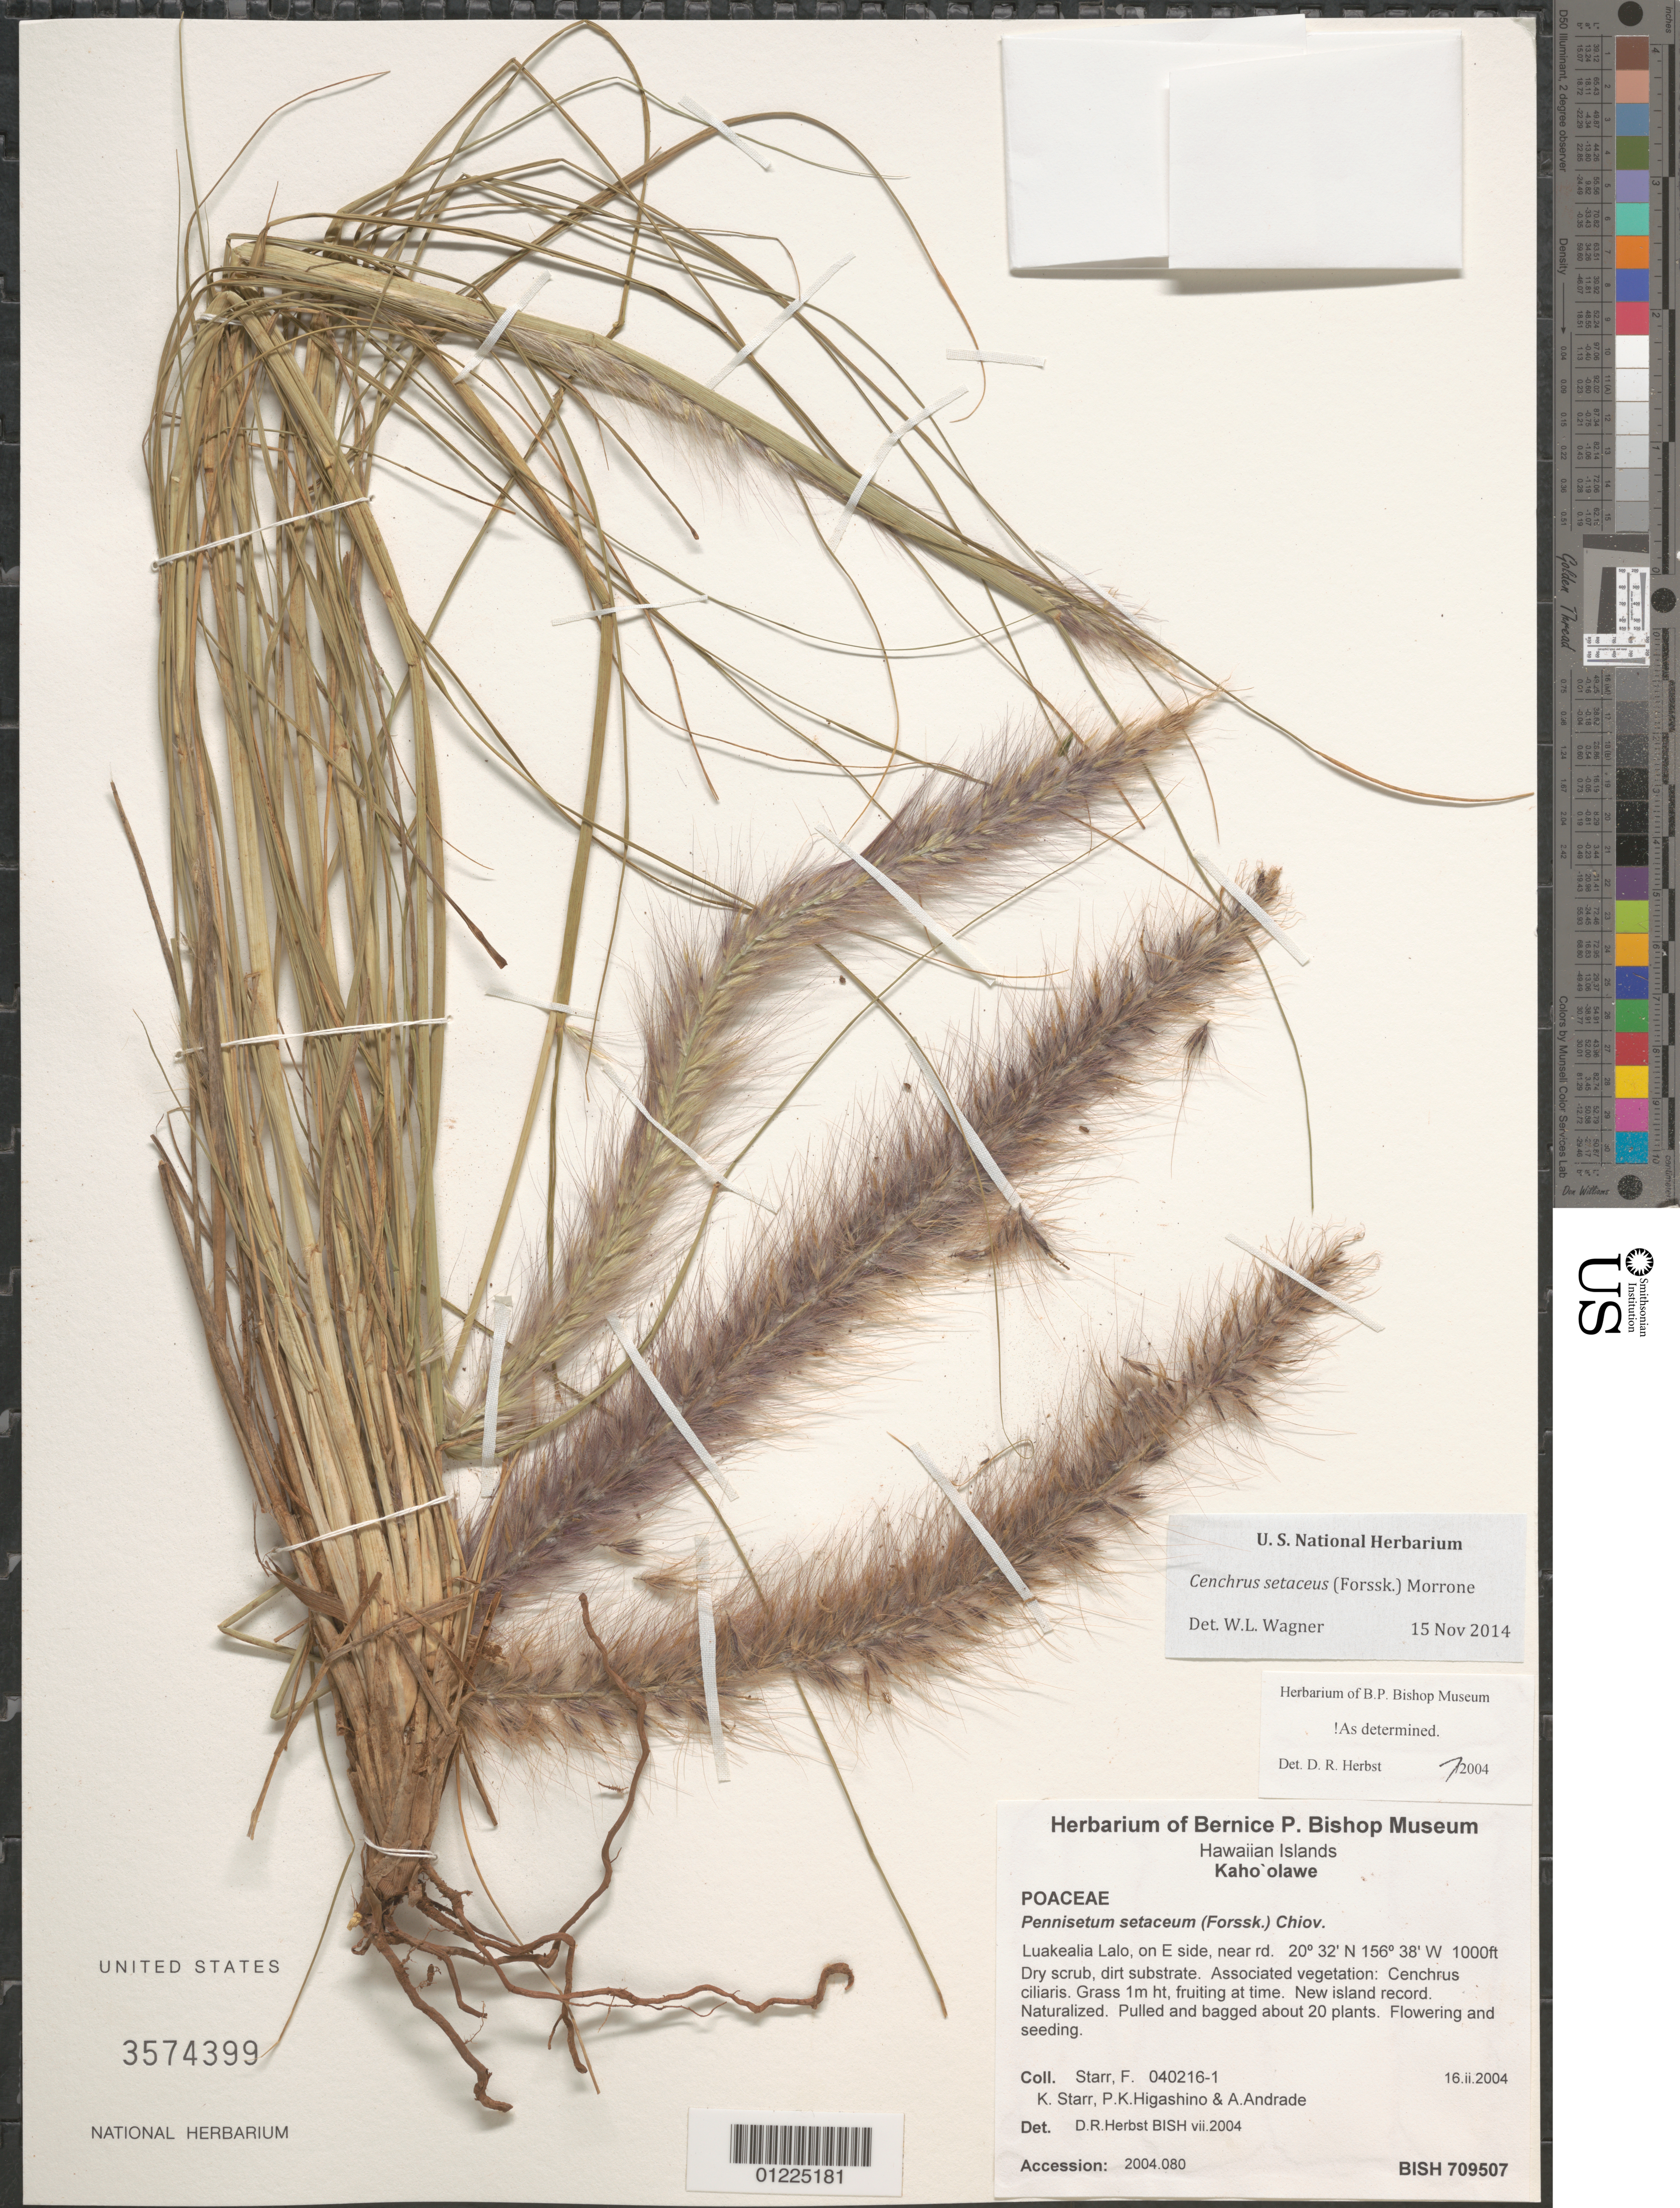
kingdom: Plantae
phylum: Tracheophyta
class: Liliopsida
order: Poales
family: Poaceae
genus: Cenchrus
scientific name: Cenchrus setaceus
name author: (Forssk.) Morrone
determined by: Wagner, W. L., (BOT), Smithsonian Institution - National Museum of Natural History (UNITED STATES)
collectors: K. Starr, P. Higashino & A. G. Andrade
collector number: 040216-1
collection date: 2004-02-16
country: United States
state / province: Hawaii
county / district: Maui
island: Kaho'olawe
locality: Luakealia Lalo, on E side.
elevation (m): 305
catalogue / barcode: US 3574399